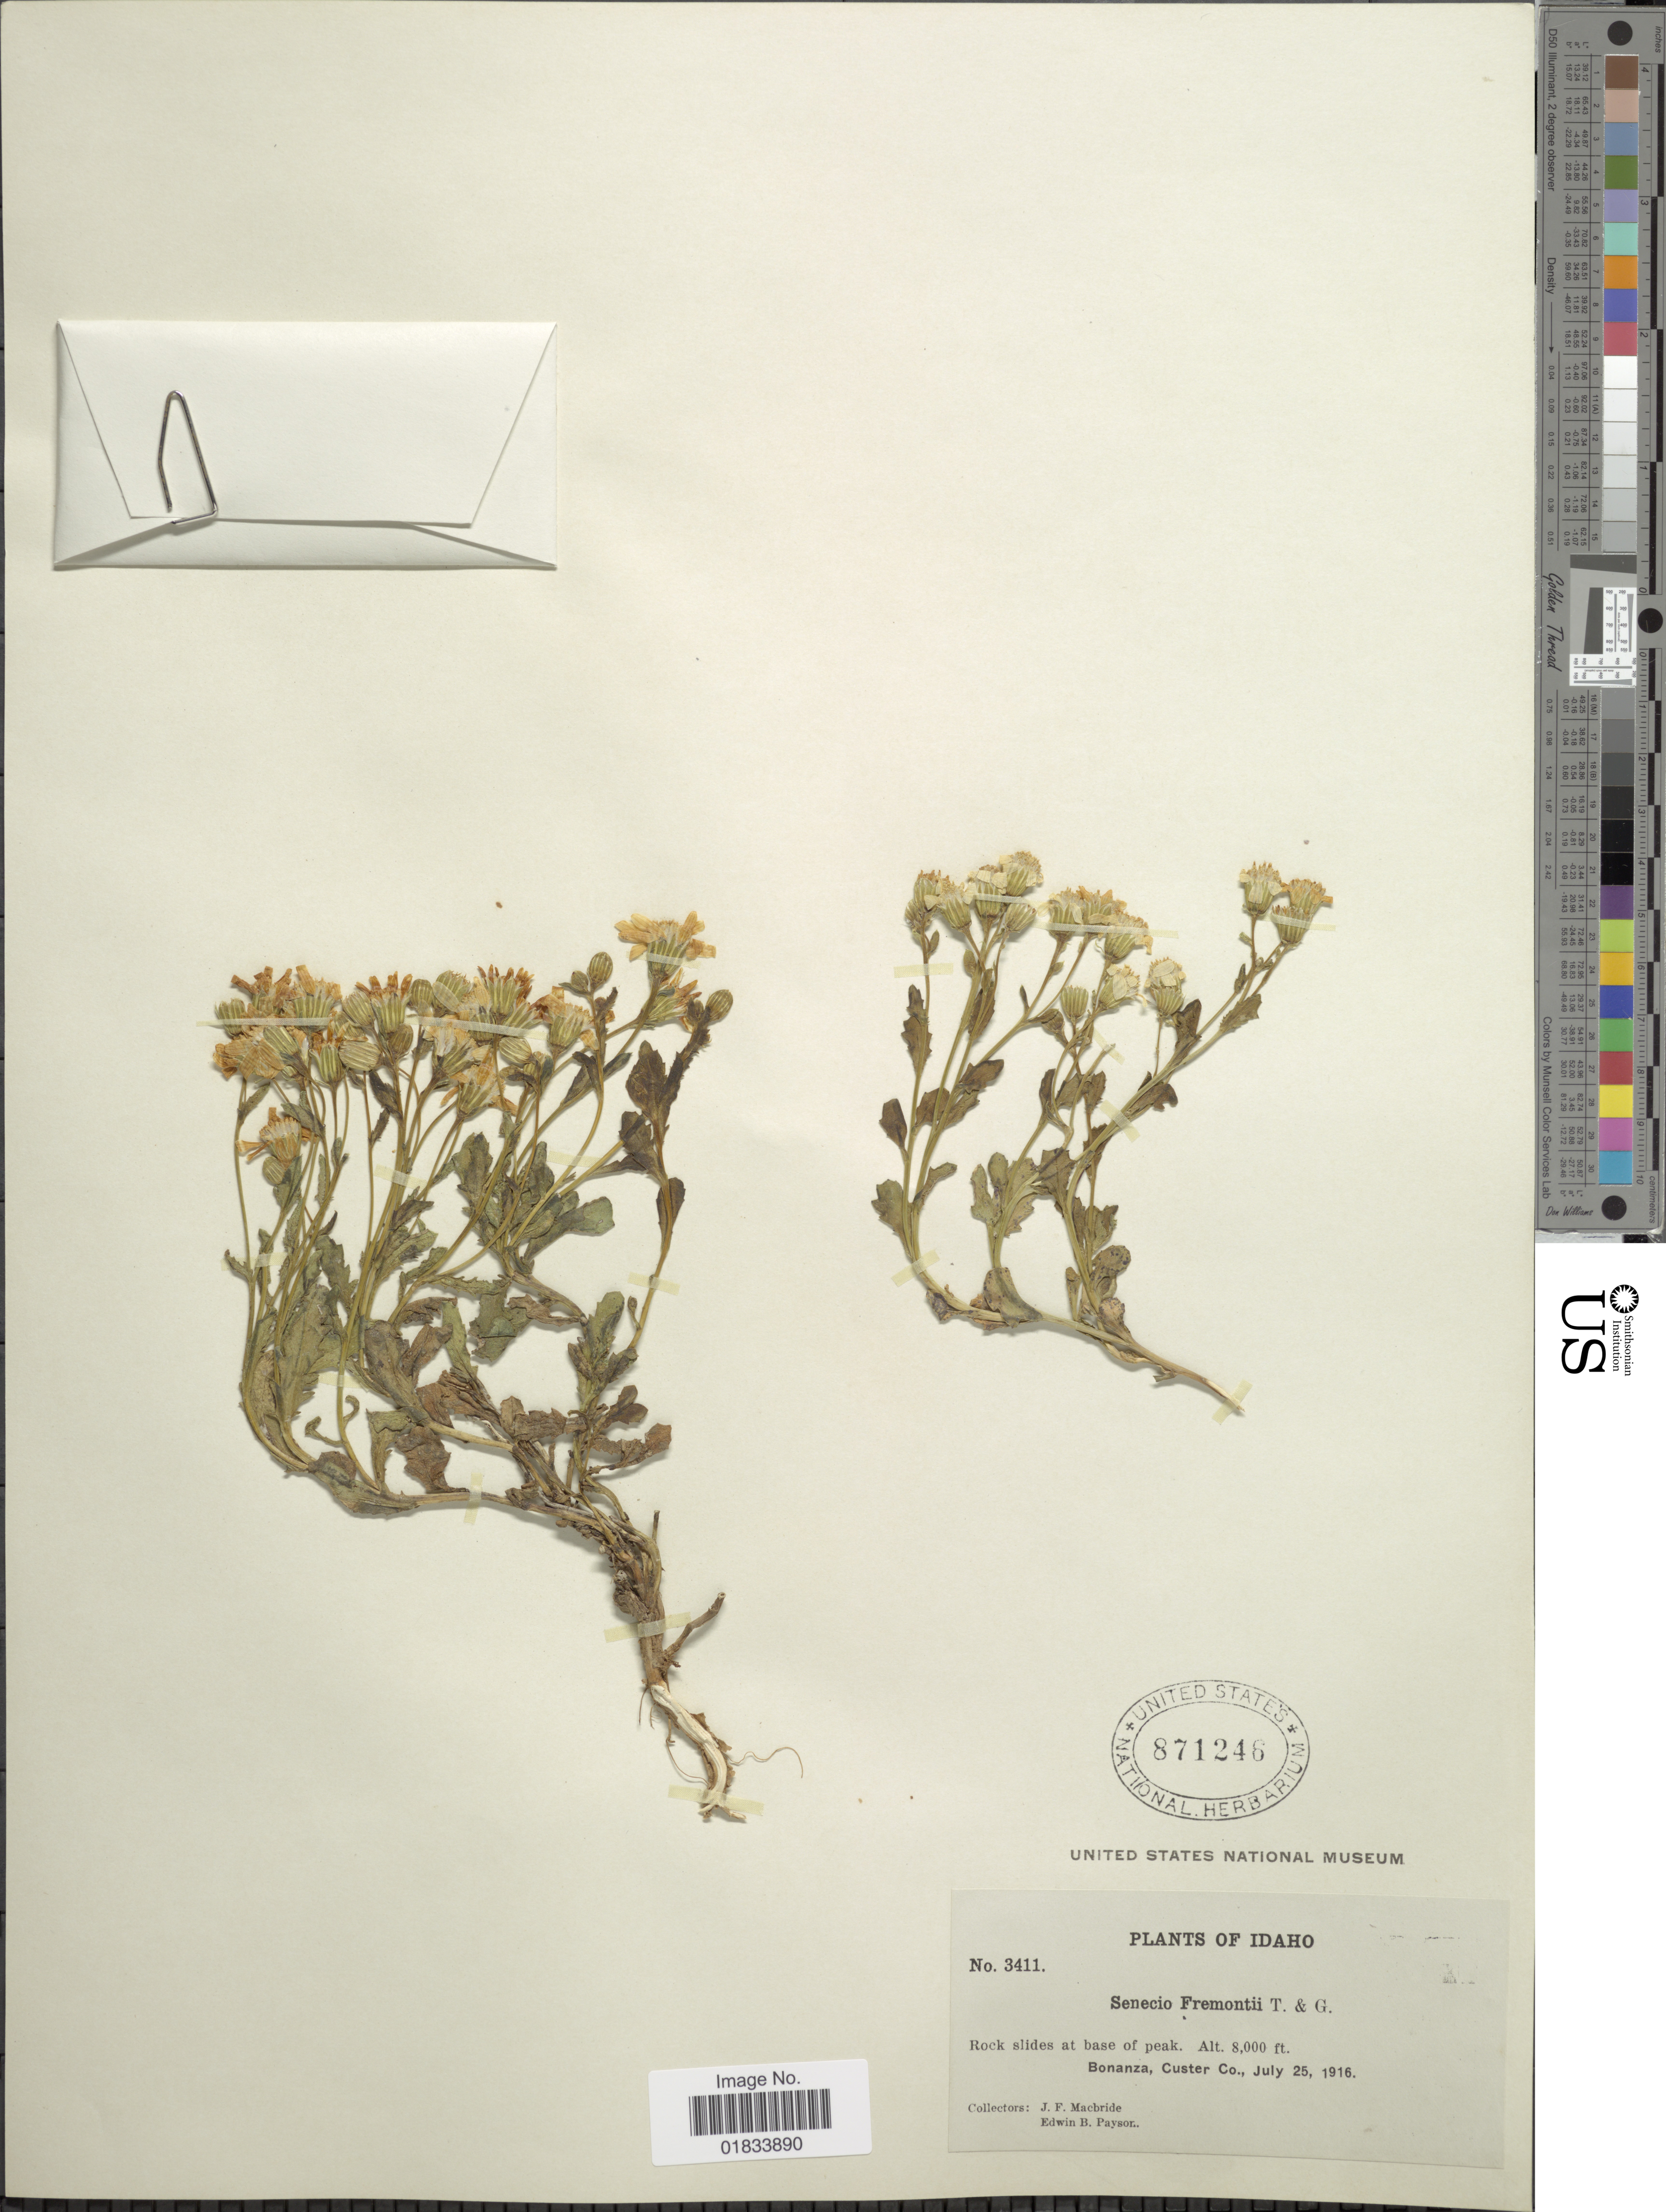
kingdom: Plantae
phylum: Tracheophyta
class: Magnoliopsida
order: Asterales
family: Asteraceae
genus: Senecio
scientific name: Senecio fremontii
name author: Torr. & A. Gray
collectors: J. F. Macbride & E. B. Payson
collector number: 3411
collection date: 1916-07-25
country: United States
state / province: Idaho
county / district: Custer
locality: Bonanza.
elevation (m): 2438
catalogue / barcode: US 871246